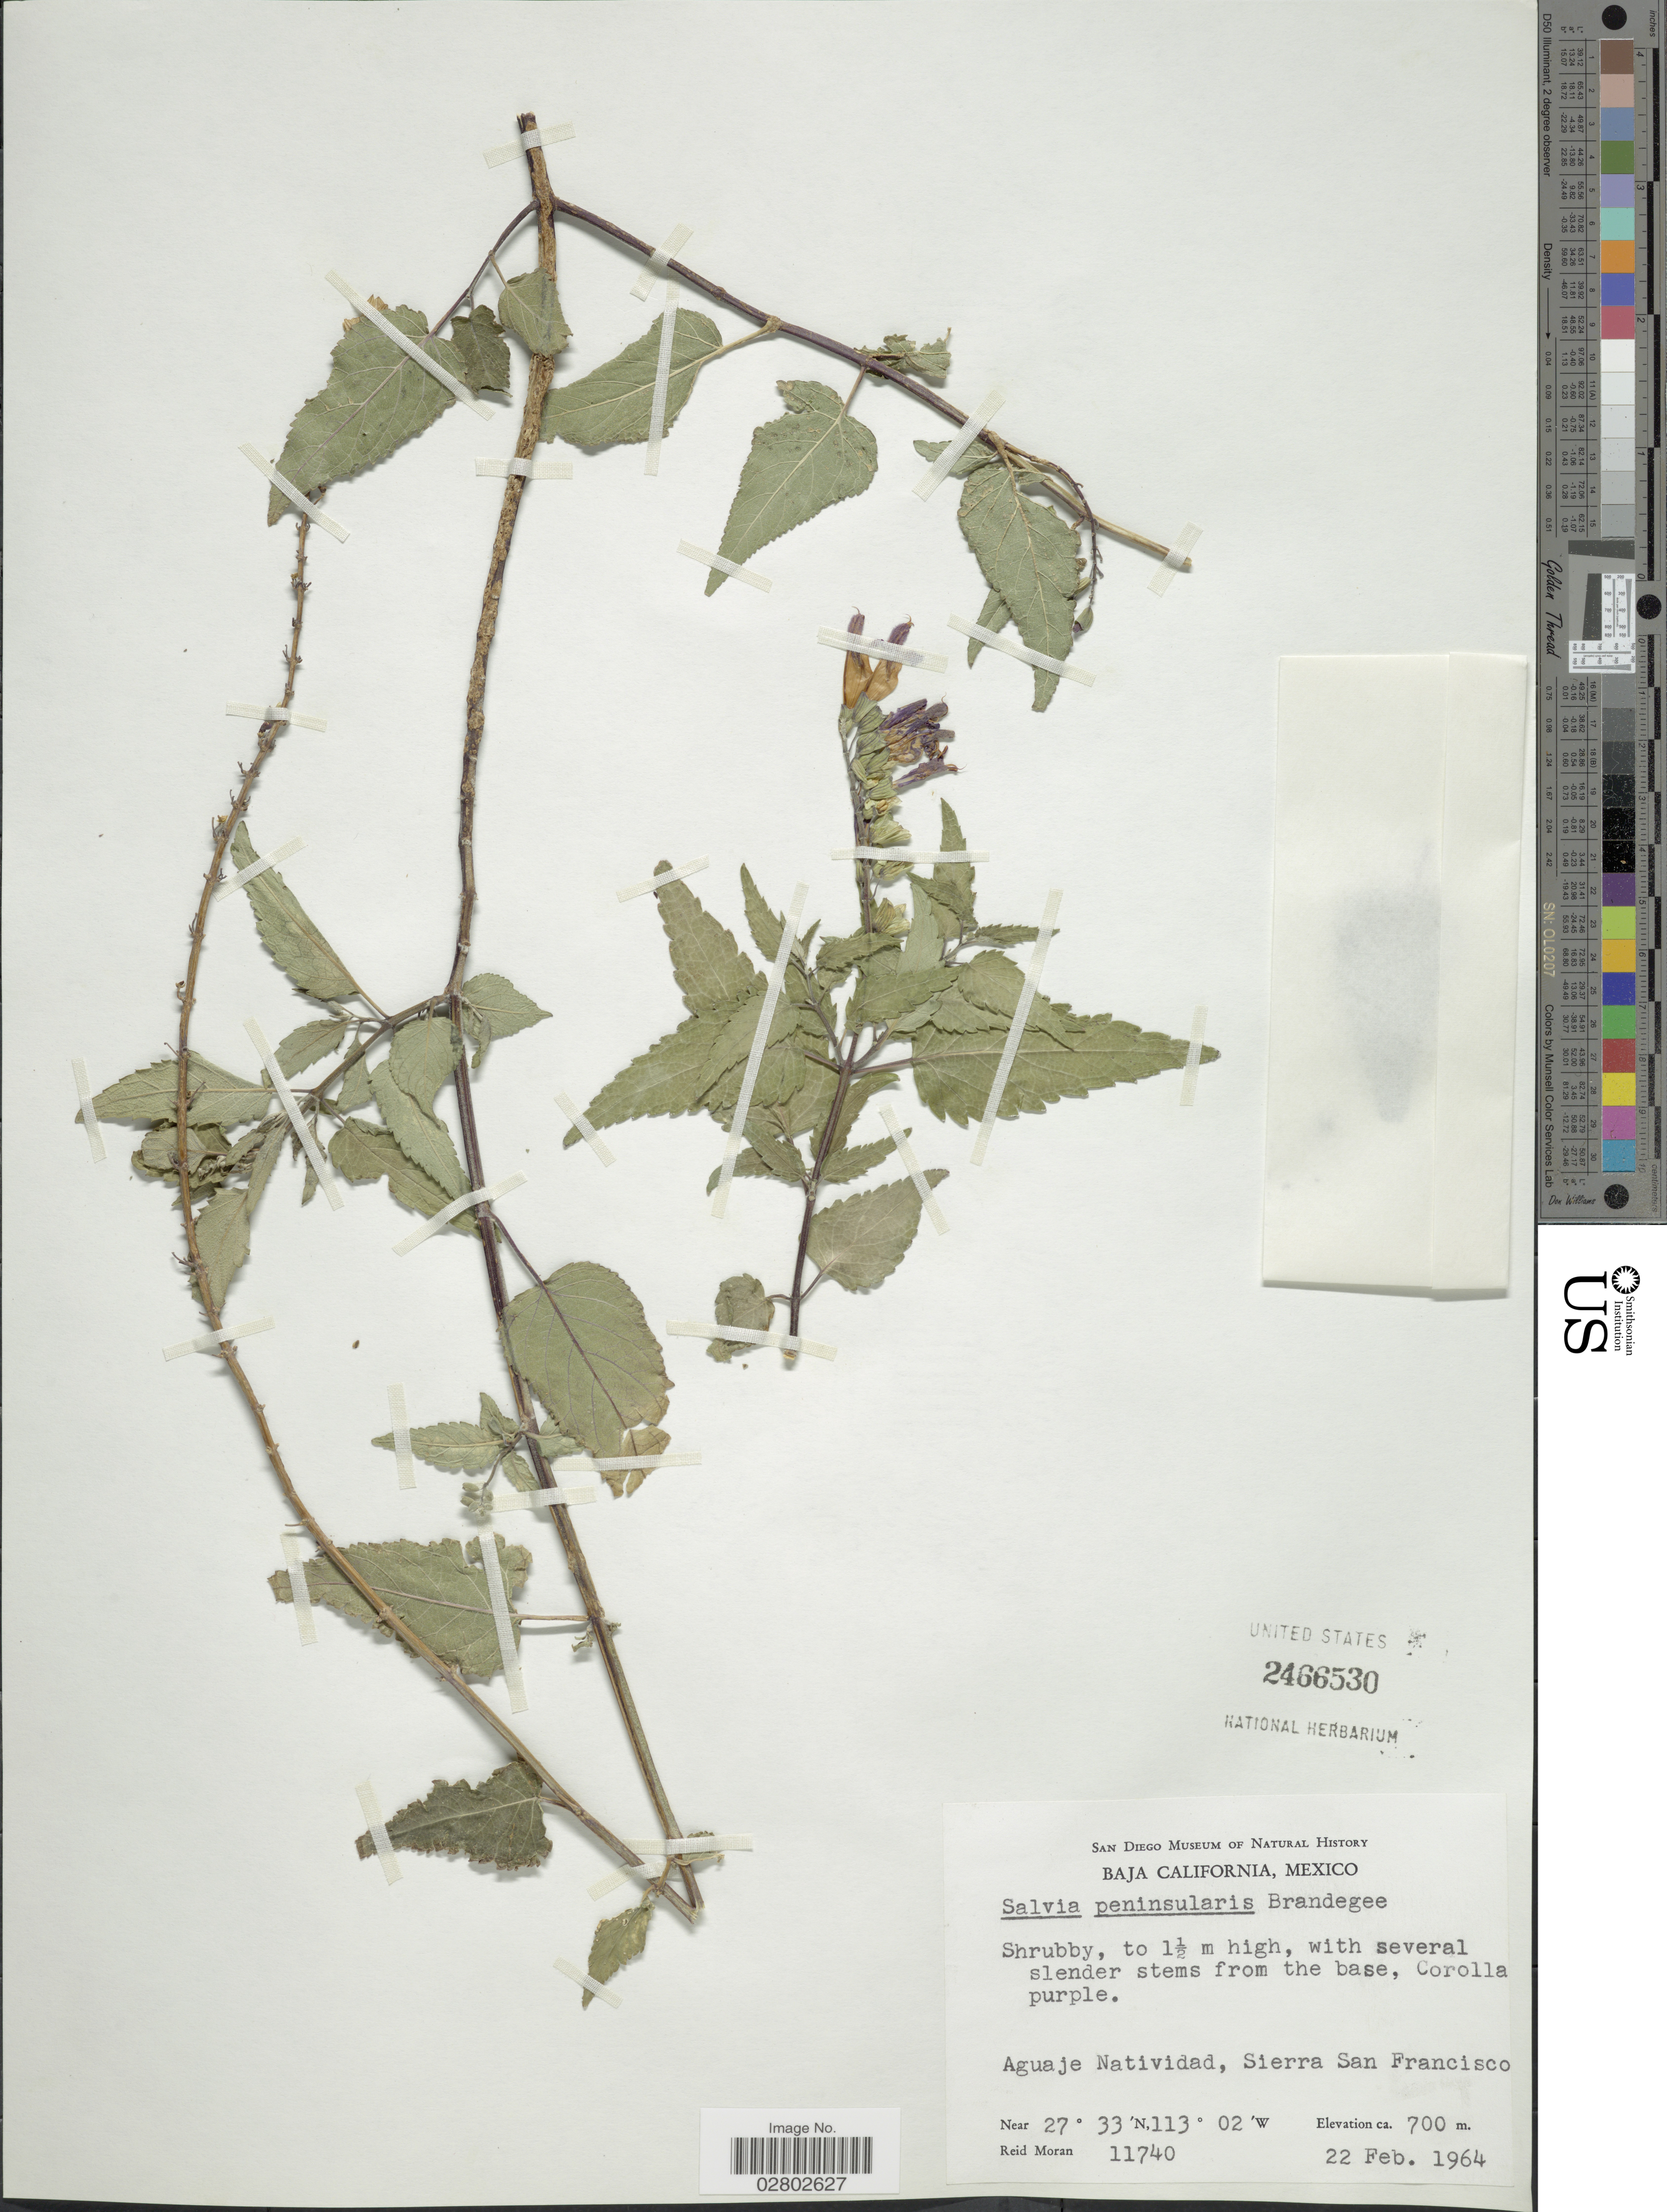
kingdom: Plantae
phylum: Tracheophyta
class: Magnoliopsida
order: Lamiales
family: Lamiaceae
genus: Salvia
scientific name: Salvia peninsularis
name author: Brandegee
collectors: R. V. Moran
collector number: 11740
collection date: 1964-02-22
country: Mexico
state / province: Baja California Sur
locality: Aguaje Natividad, Sierra San Francisco.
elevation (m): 700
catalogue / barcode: US 2466530